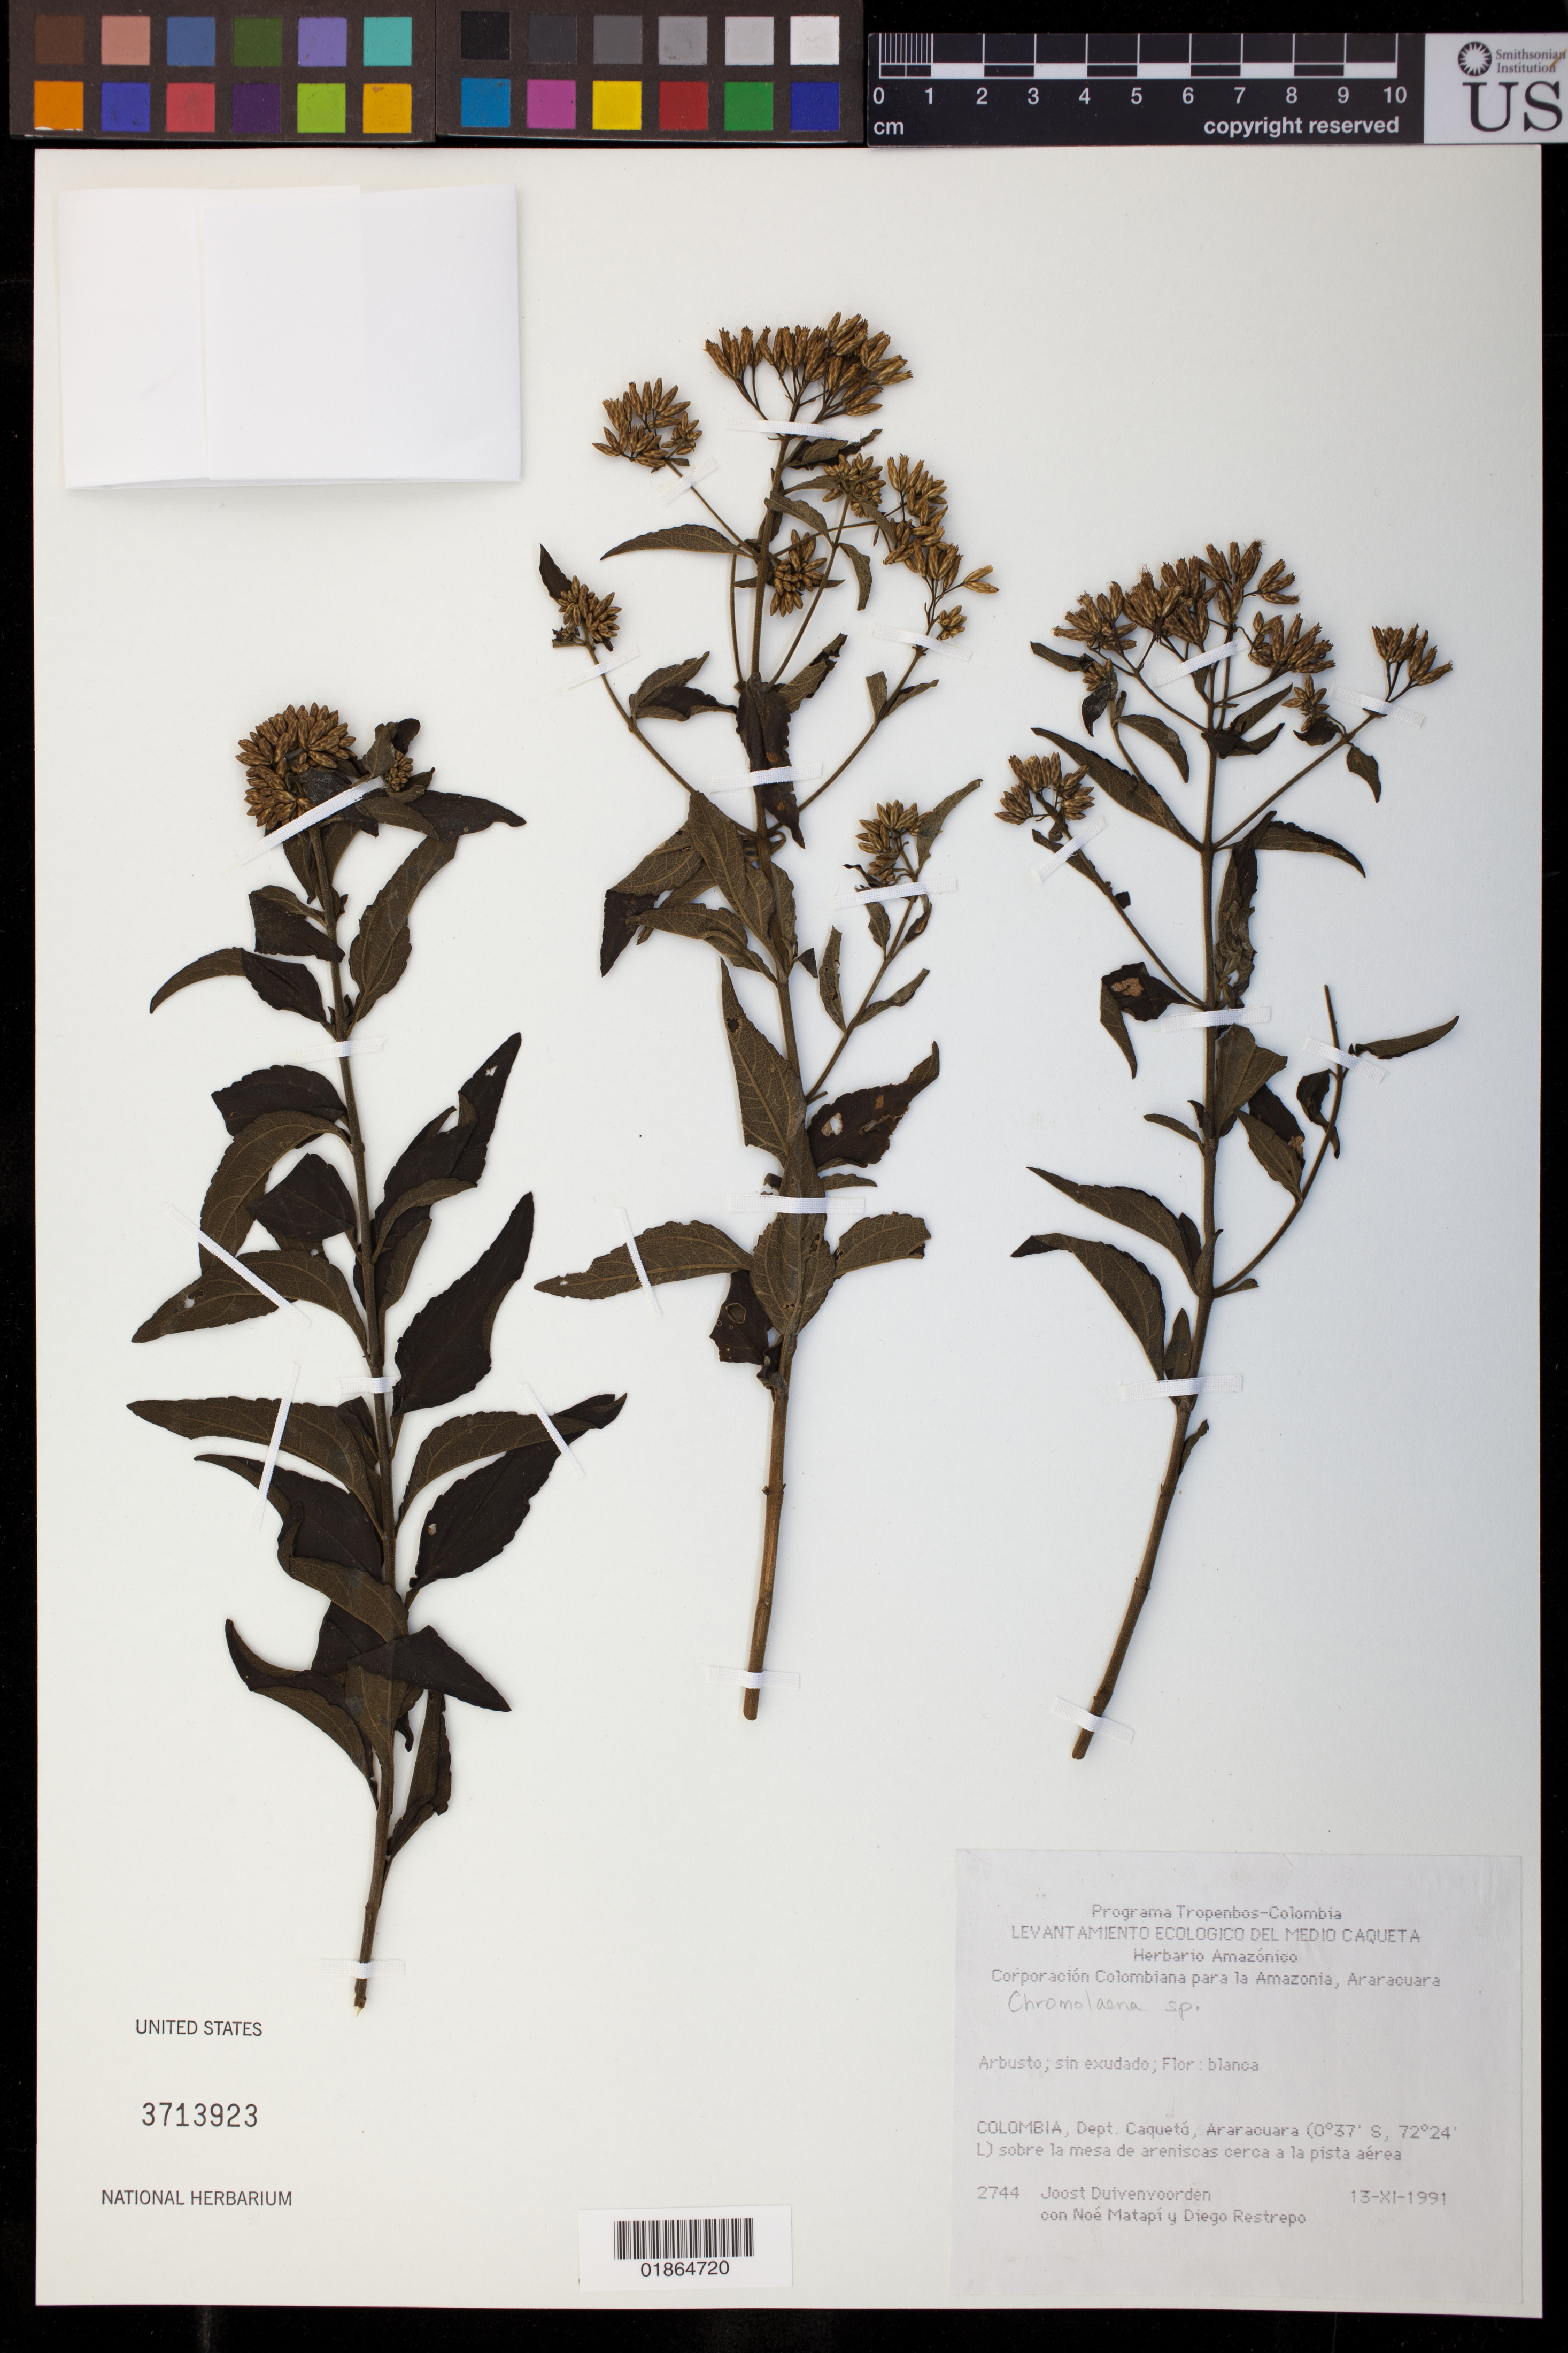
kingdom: Plantae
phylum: Tracheophyta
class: Magnoliopsida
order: Asterales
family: Asteraceae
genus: Chromolaena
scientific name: Chromolaena sp.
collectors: J. Duivenvoorden, N. Matapi & D. Restrepo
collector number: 2744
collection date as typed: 13-XI-1991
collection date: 1991-11-13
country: Colombia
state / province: Caqueta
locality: Araracuara, sobre suelo podzolisado en la mesa de areniscas cerca a la pista aérea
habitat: sobre suelo podzolisado en la mesa de areniscas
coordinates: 0 37 S, 72 24 L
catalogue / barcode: US 3713923